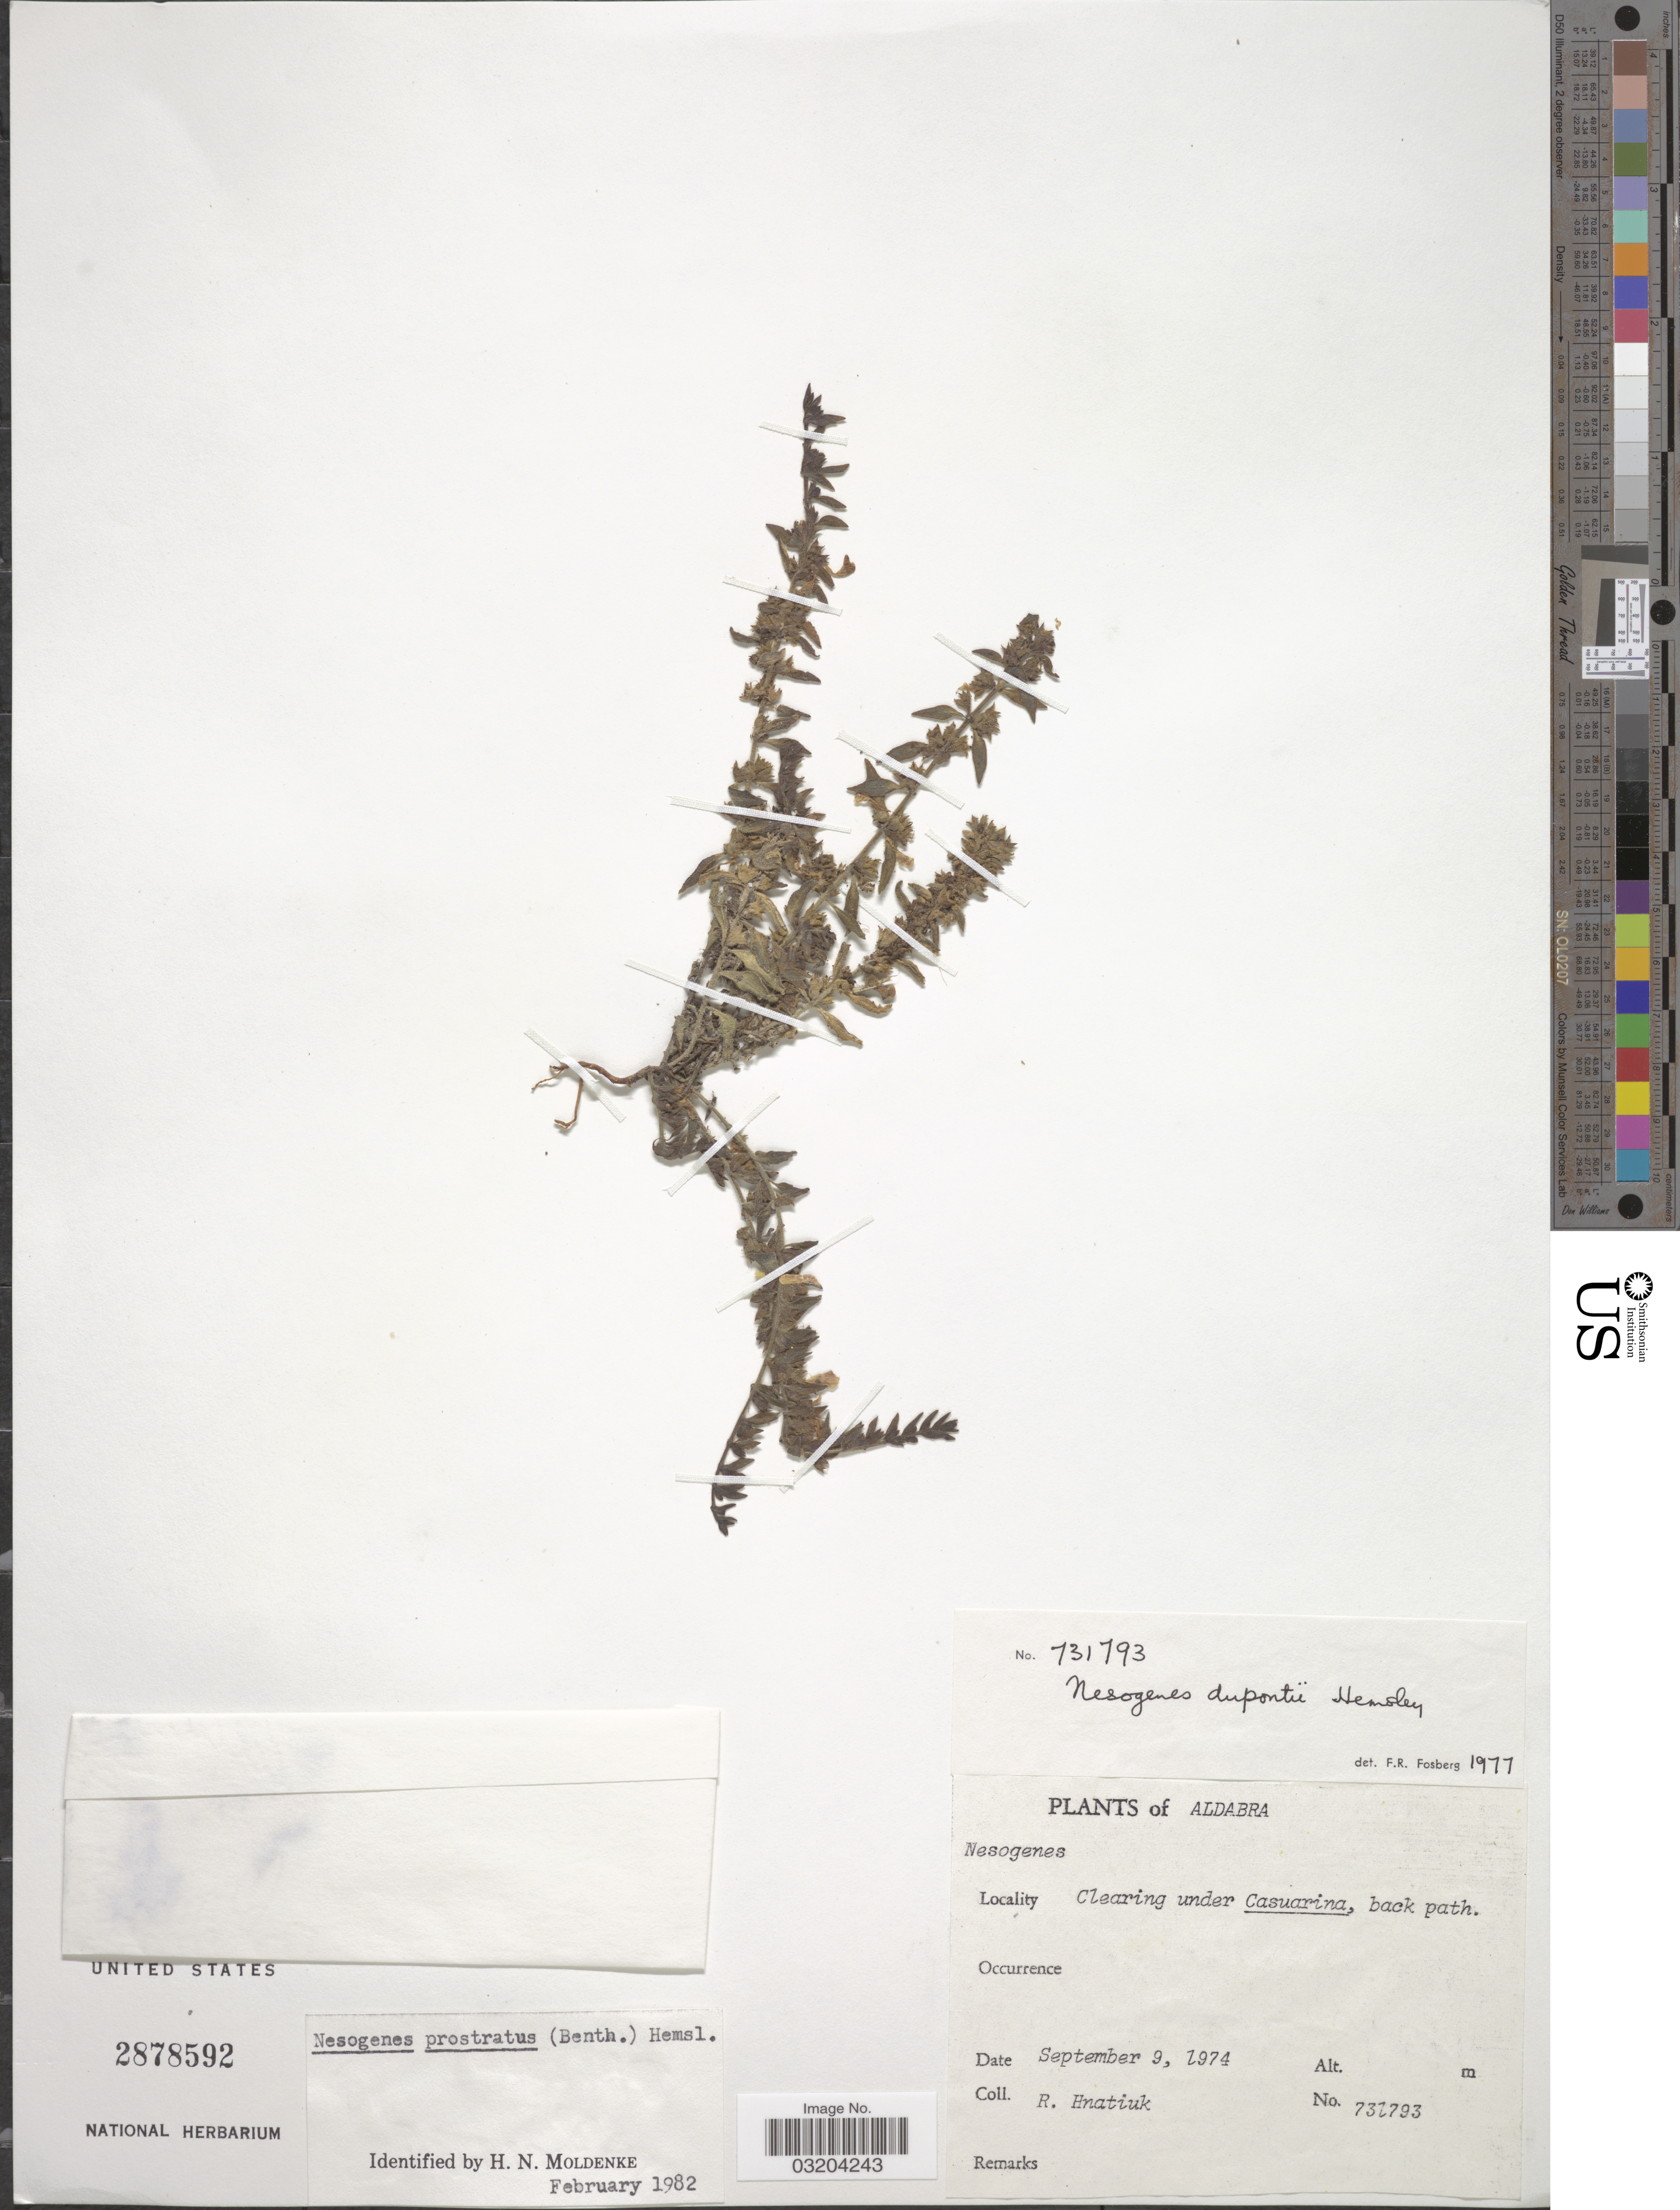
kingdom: Plantae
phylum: Tracheophyta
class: Magnoliopsida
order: Lamiales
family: Orobanchaceae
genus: Nesogenes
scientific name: Nesogenes prostrata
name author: (Benth.) Hemsl.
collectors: R. Hnatiuk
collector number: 731793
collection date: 1974-09-09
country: Seychelles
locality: Aldabra.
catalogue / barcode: US 2878592